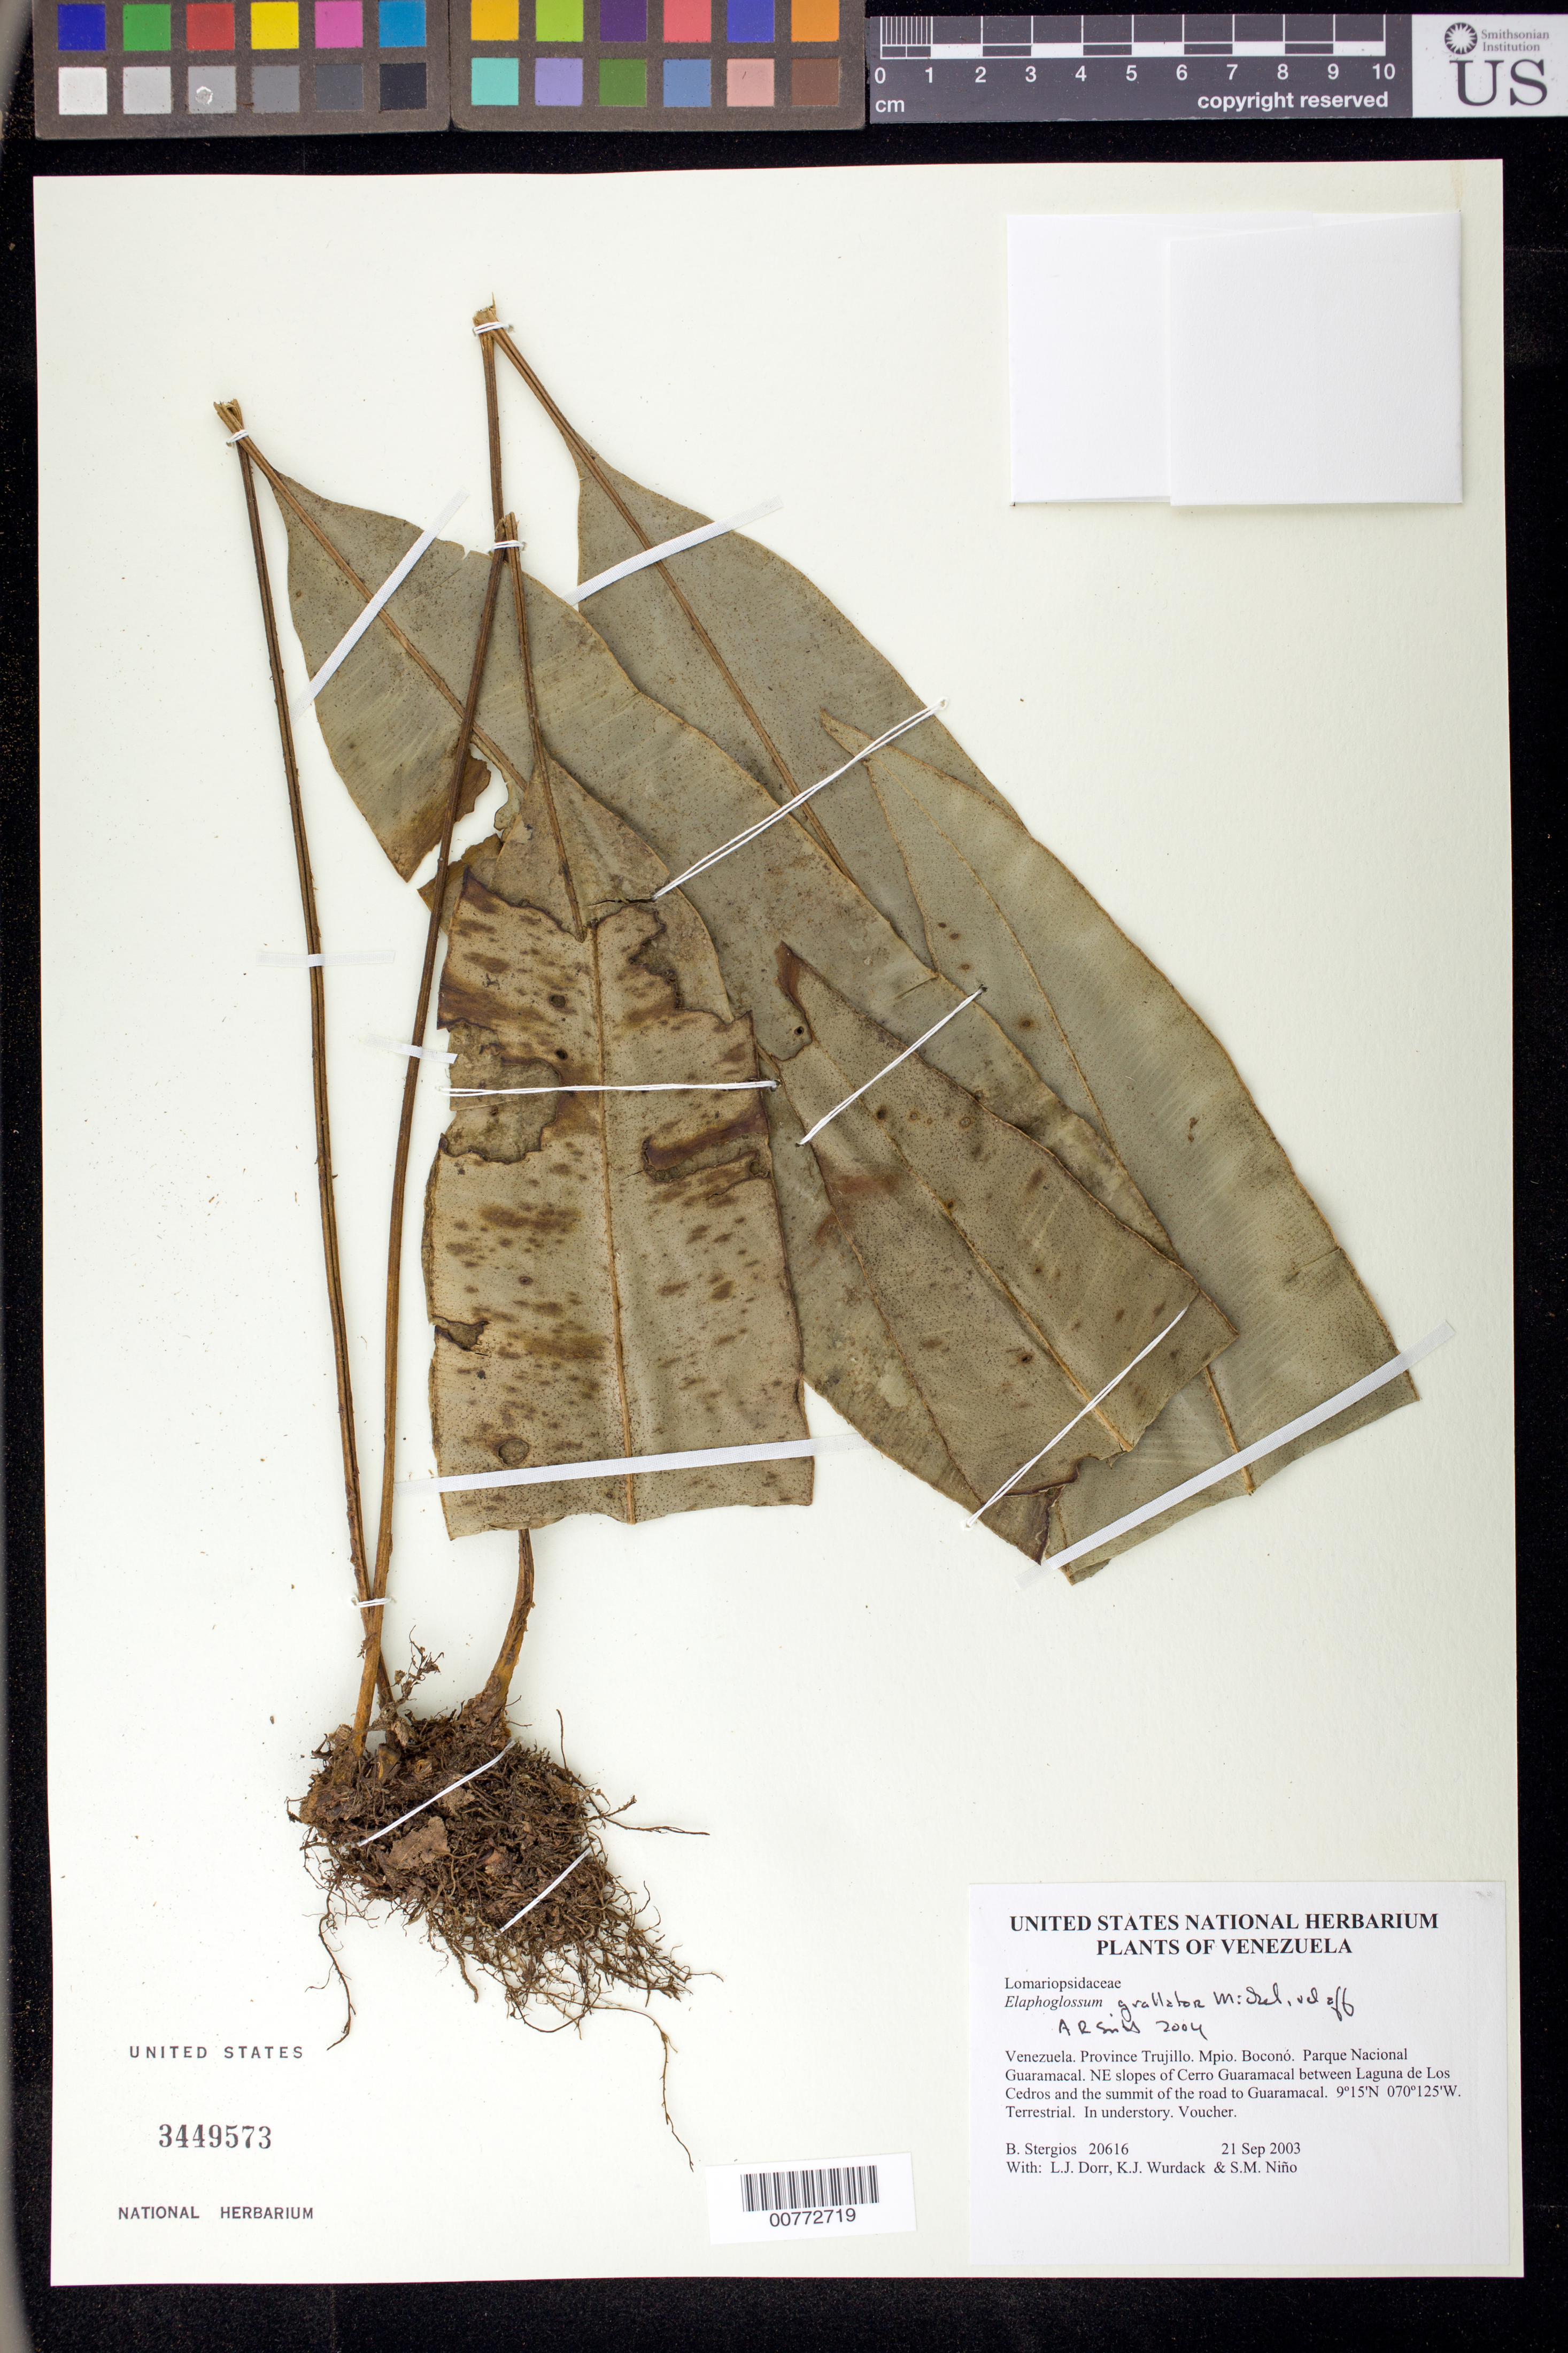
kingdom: Plantae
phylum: Tracheophyta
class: Polypodiopsida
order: Polypodiales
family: Dryopteridaceae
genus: Elaphoglossum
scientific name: Elaphoglossum grallator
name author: Mickel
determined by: Smith, Alan R., (UC)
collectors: B. G. Stergios, L. J. Dorr, K. Wurdack & S. M. Niño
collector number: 20616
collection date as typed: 21 Sep 2003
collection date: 2003-09-21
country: Venezuela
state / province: Trujillo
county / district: Boconó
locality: Parque Nacional Guaramacal. NE slopes of Cerro Guaramacal between Laguna de Los Cedros and the summit of the road to Guaramacal.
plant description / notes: MO, NY, PORT, UC, US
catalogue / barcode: US 3449573